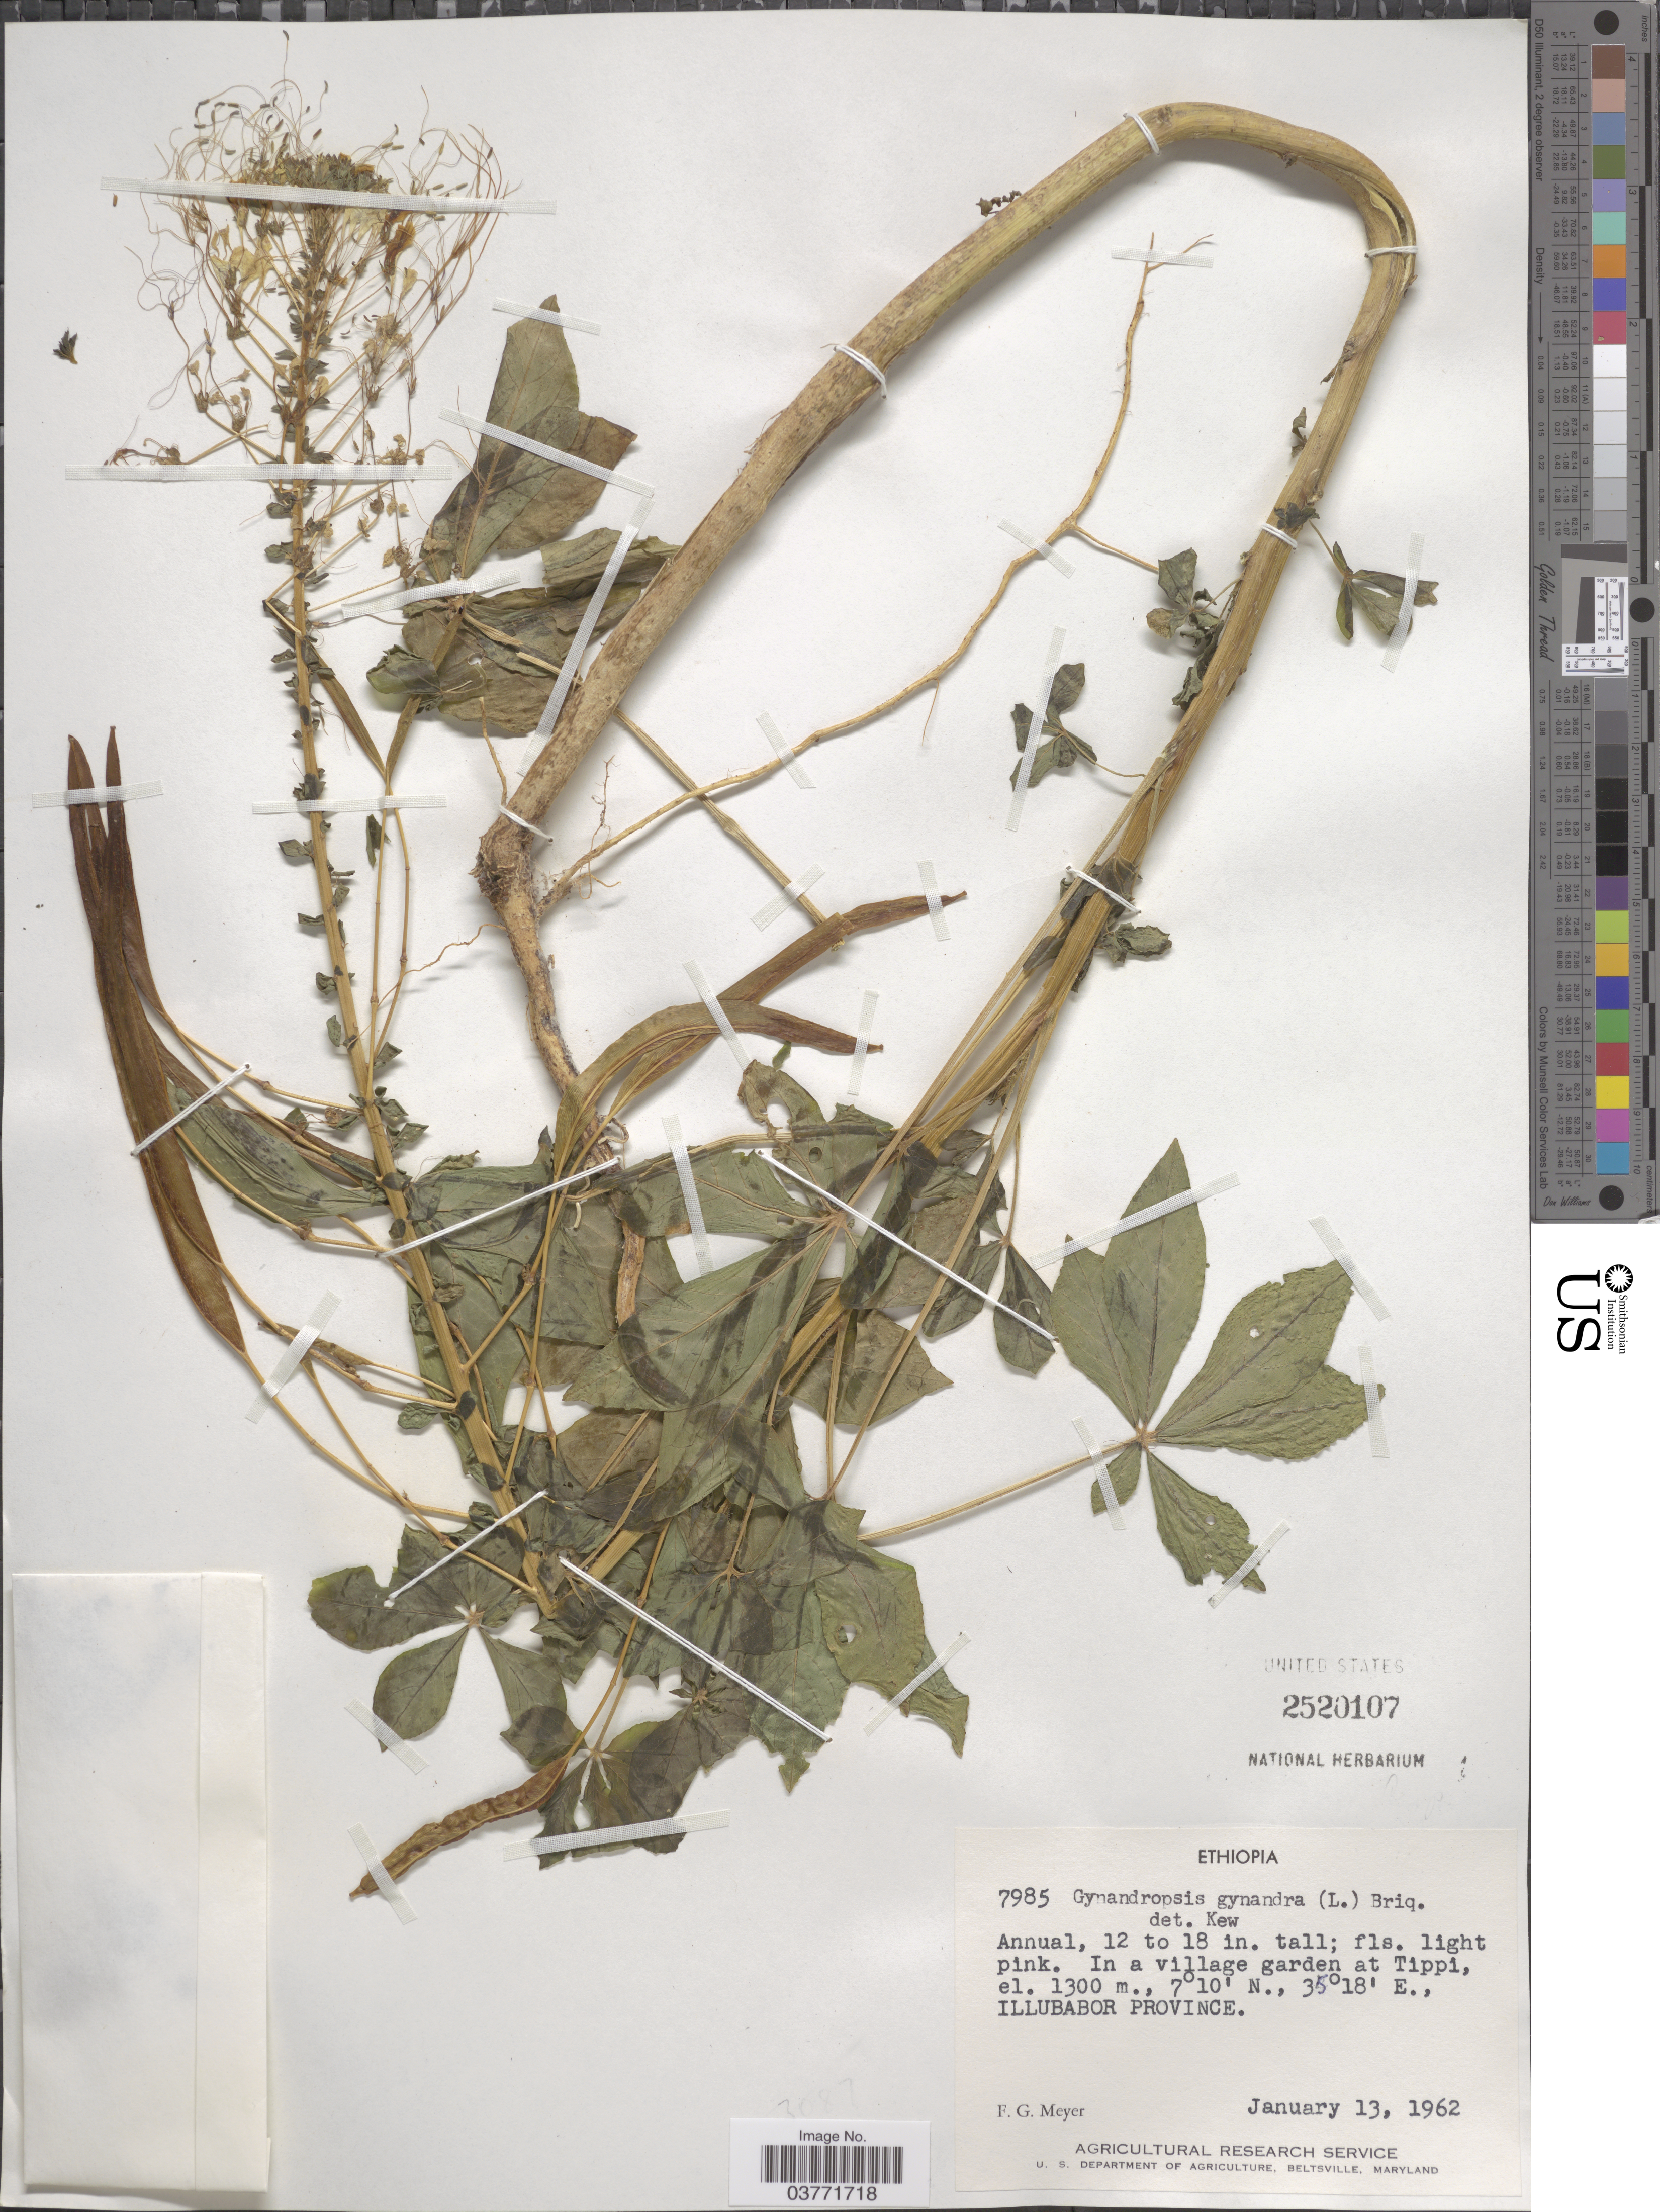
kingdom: Plantae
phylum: Tracheophyta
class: Magnoliopsida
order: Brassicales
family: Cleomaceae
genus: Gynandropsis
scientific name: Gynandropsis gynandra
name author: (L.) Briq.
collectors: F. G. Meyer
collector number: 7985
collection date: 1962-01-13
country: Ethiopia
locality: In a village garden at Tippi. Illubabor Province.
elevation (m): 1300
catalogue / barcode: US 2520107